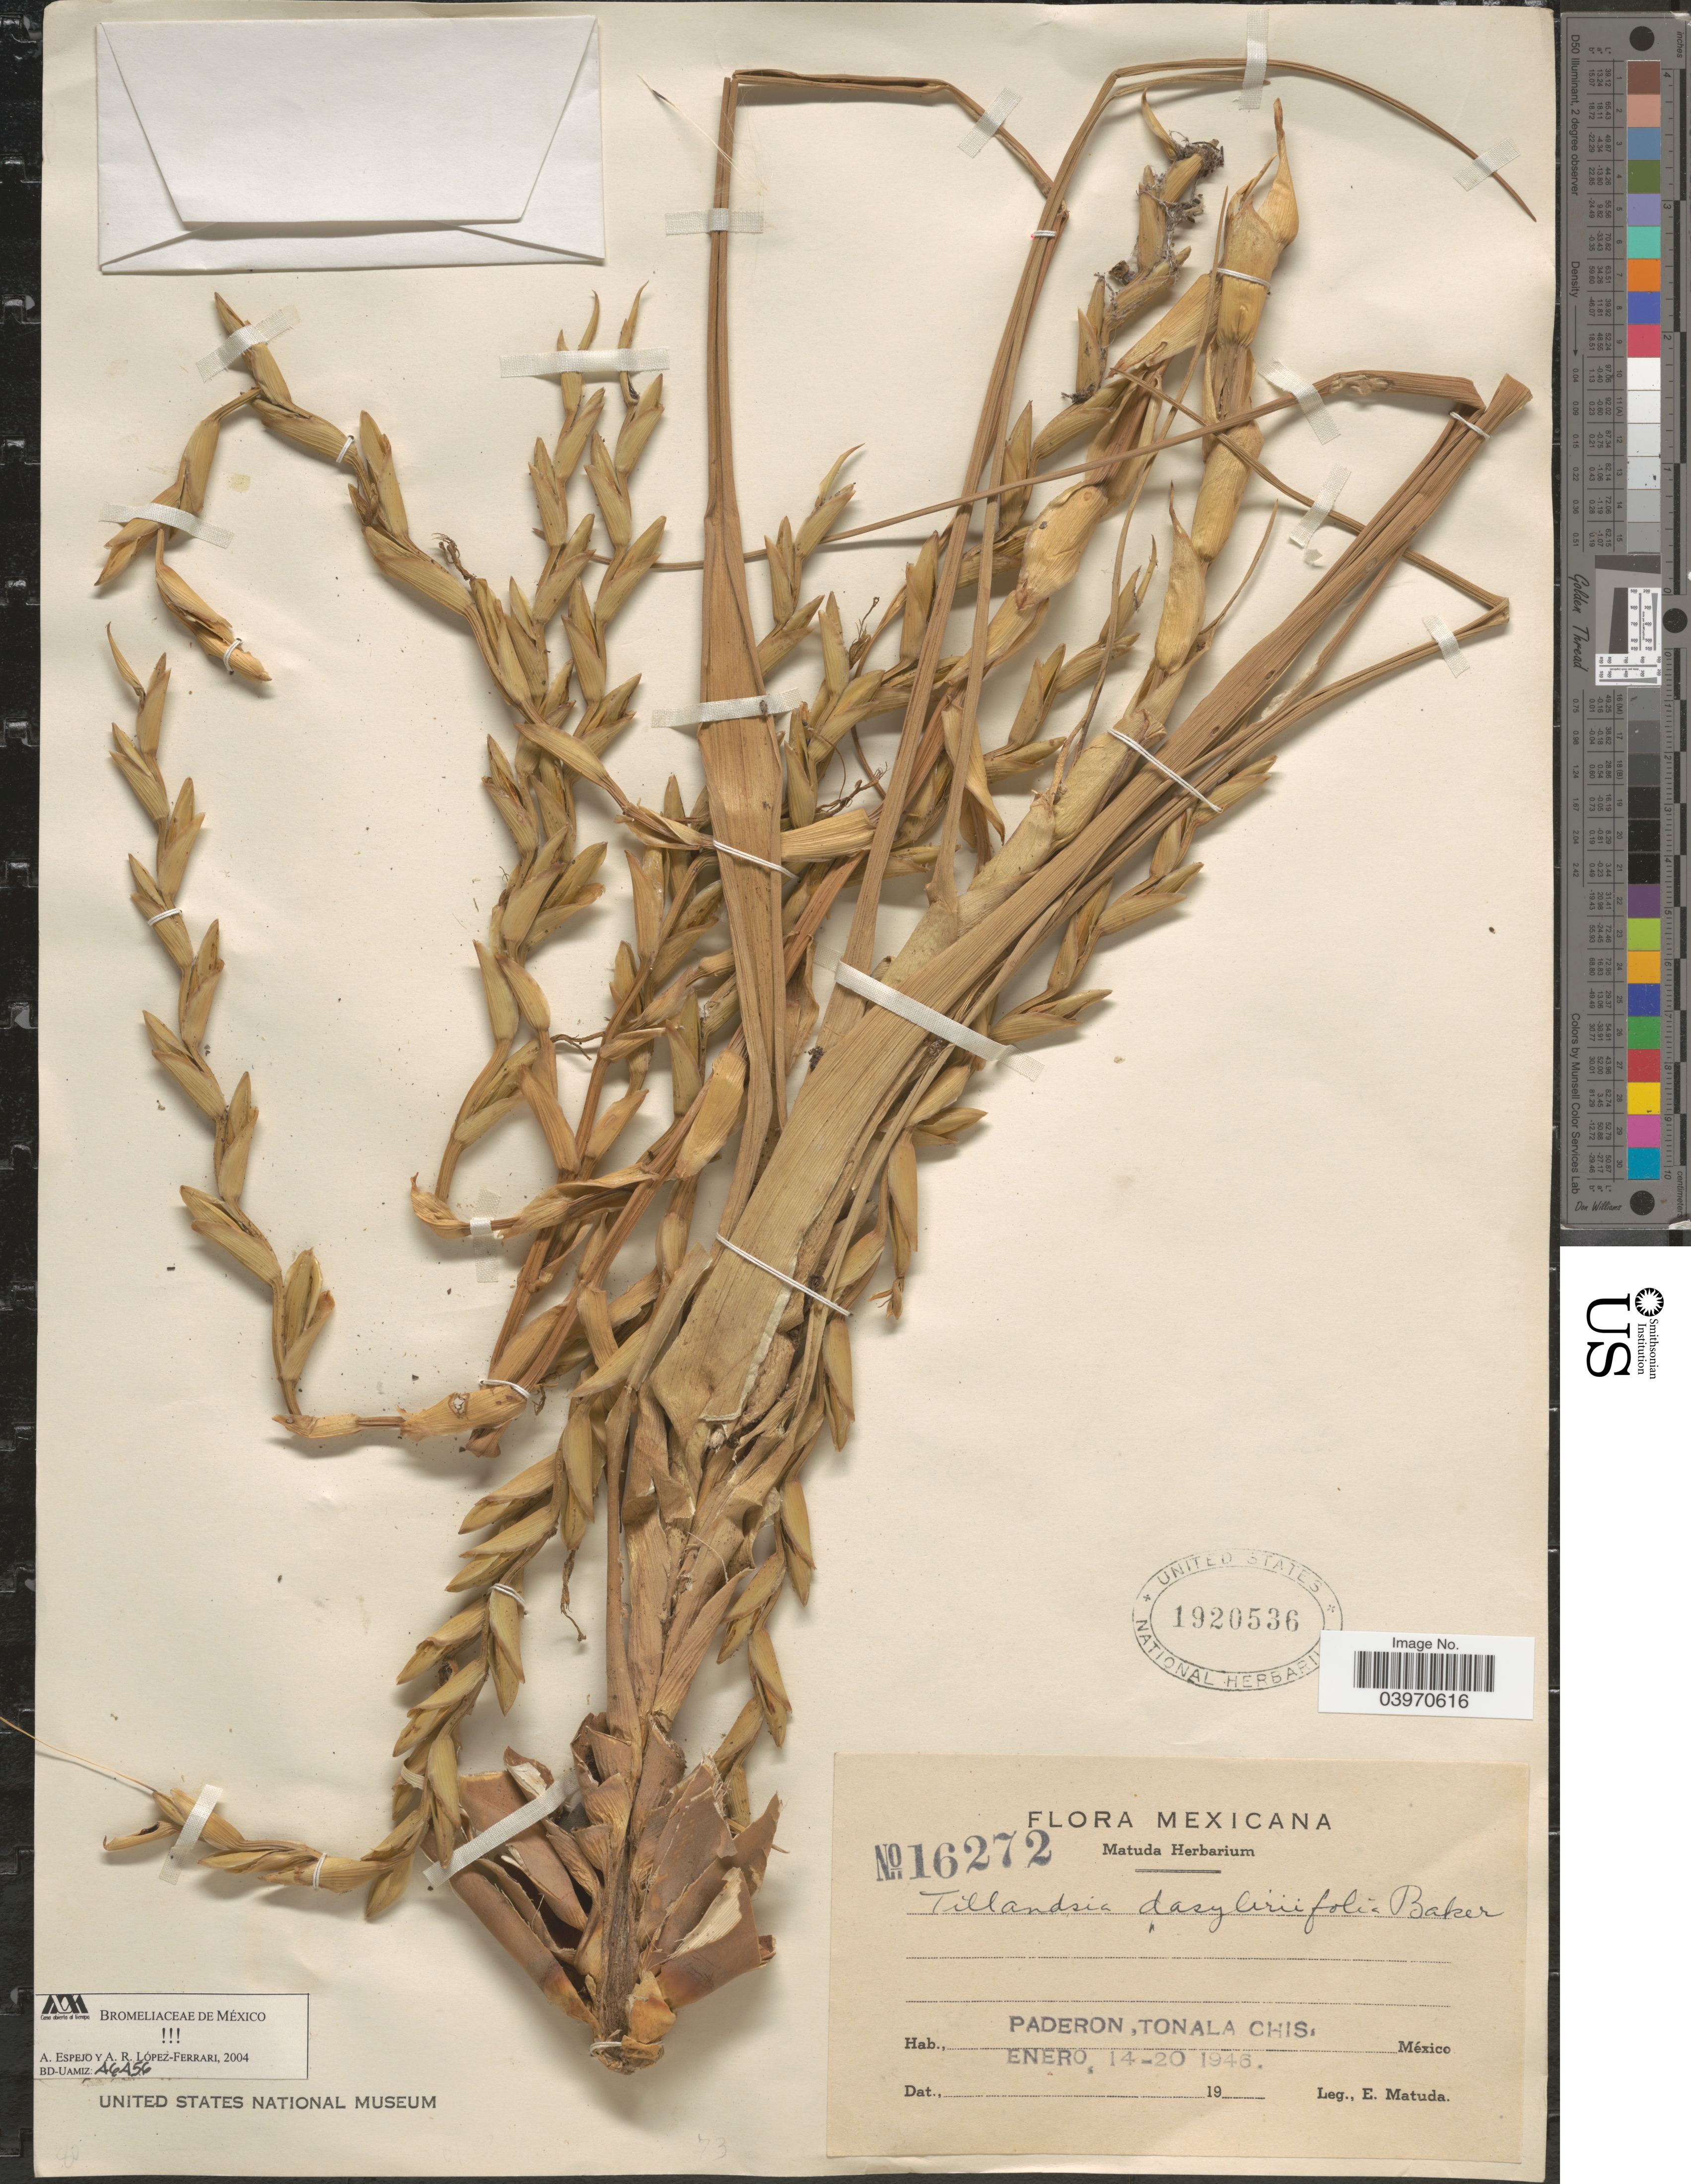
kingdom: Plantae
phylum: Tracheophyta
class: Liliopsida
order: Poales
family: Bromeliaceae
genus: Tillandsia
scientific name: Tillandsia dasyliriifolia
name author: Baker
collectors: E. Matuda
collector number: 16272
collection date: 1946-01-14/1946-01-20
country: Mexico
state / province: Chiapas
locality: Paderon, Tonala Chis.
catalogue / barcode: US 1920536